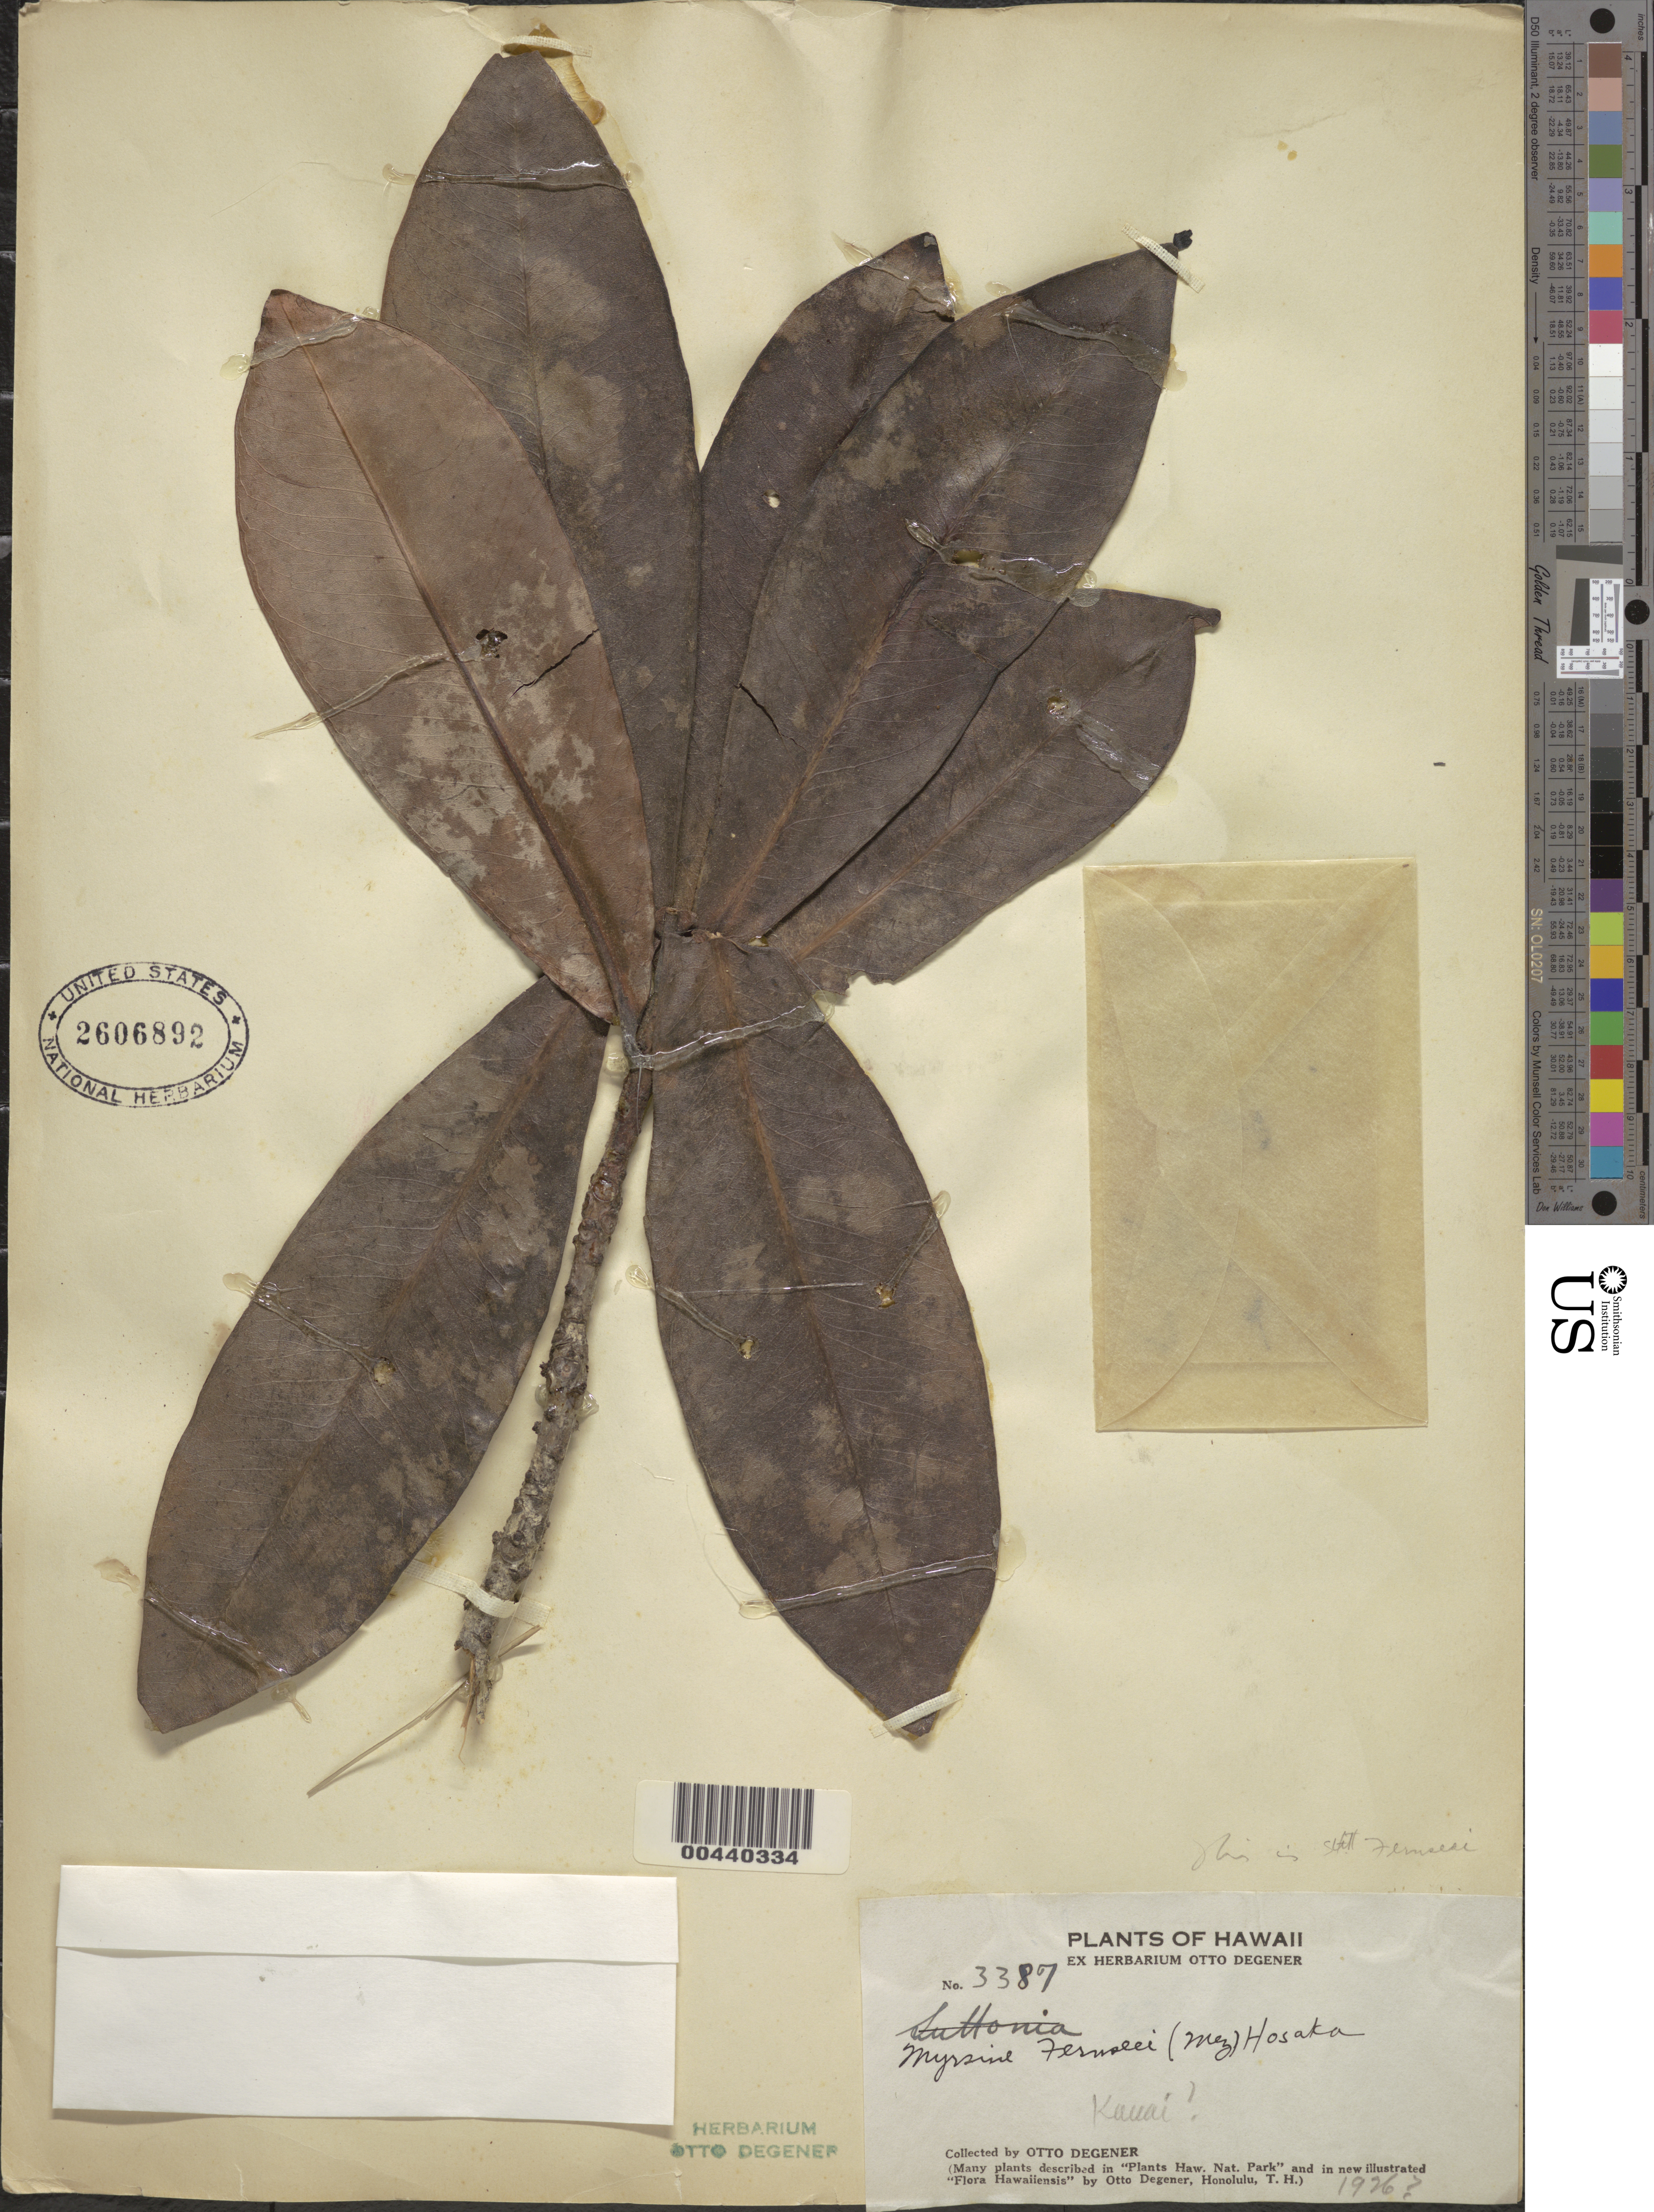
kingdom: Plantae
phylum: Tracheophyta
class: Magnoliopsida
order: Ericales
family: Primulaceae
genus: Myrsine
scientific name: Myrsine fernseei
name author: (Mez) Hosaka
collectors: O. Degener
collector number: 3387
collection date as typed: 1926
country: United States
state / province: Hawaii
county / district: Kaui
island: Kaua'i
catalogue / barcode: US 2606892